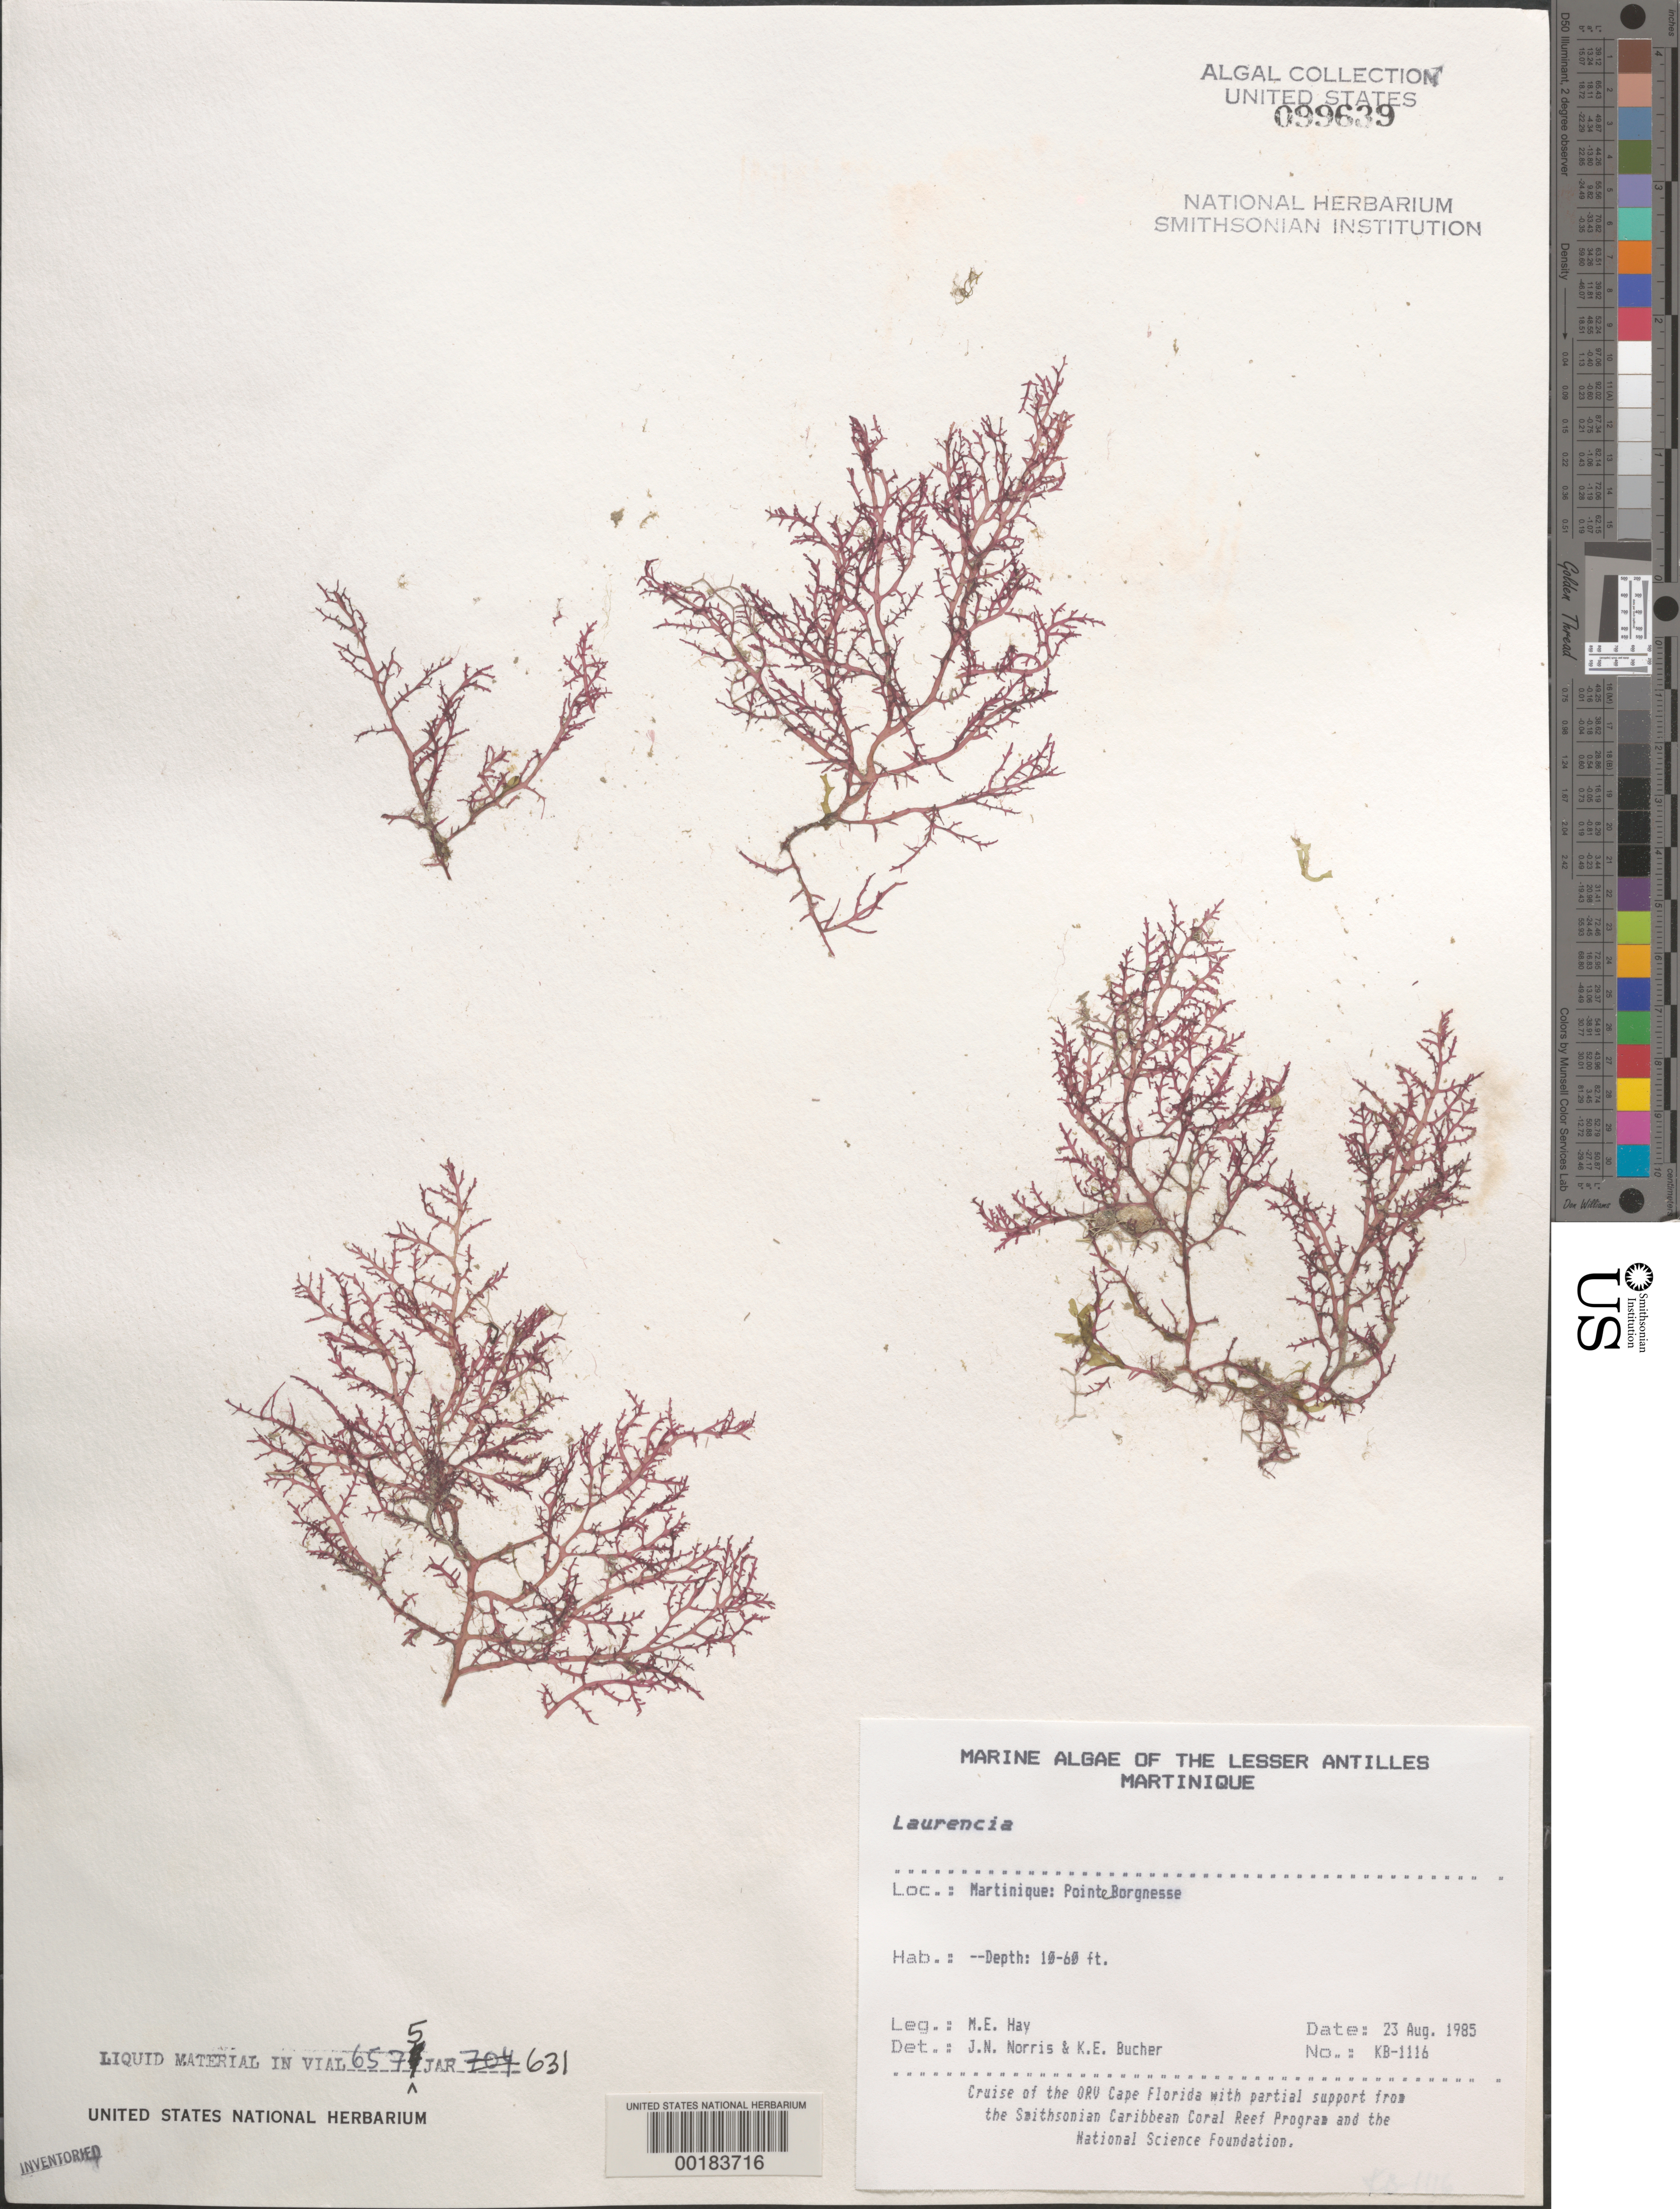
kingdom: Plantae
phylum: Rhodophyta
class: Florideophyceae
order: Ceramiales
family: Rhodomelaceae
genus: Laurencia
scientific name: Laurencia sp.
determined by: Norris, J. N.; Bucher, K. E.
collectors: M. E. Hay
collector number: KB-1116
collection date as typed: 23 Aug 1985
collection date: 1985-08-23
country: Martinique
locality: Pointe Borgnesse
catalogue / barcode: US 99639